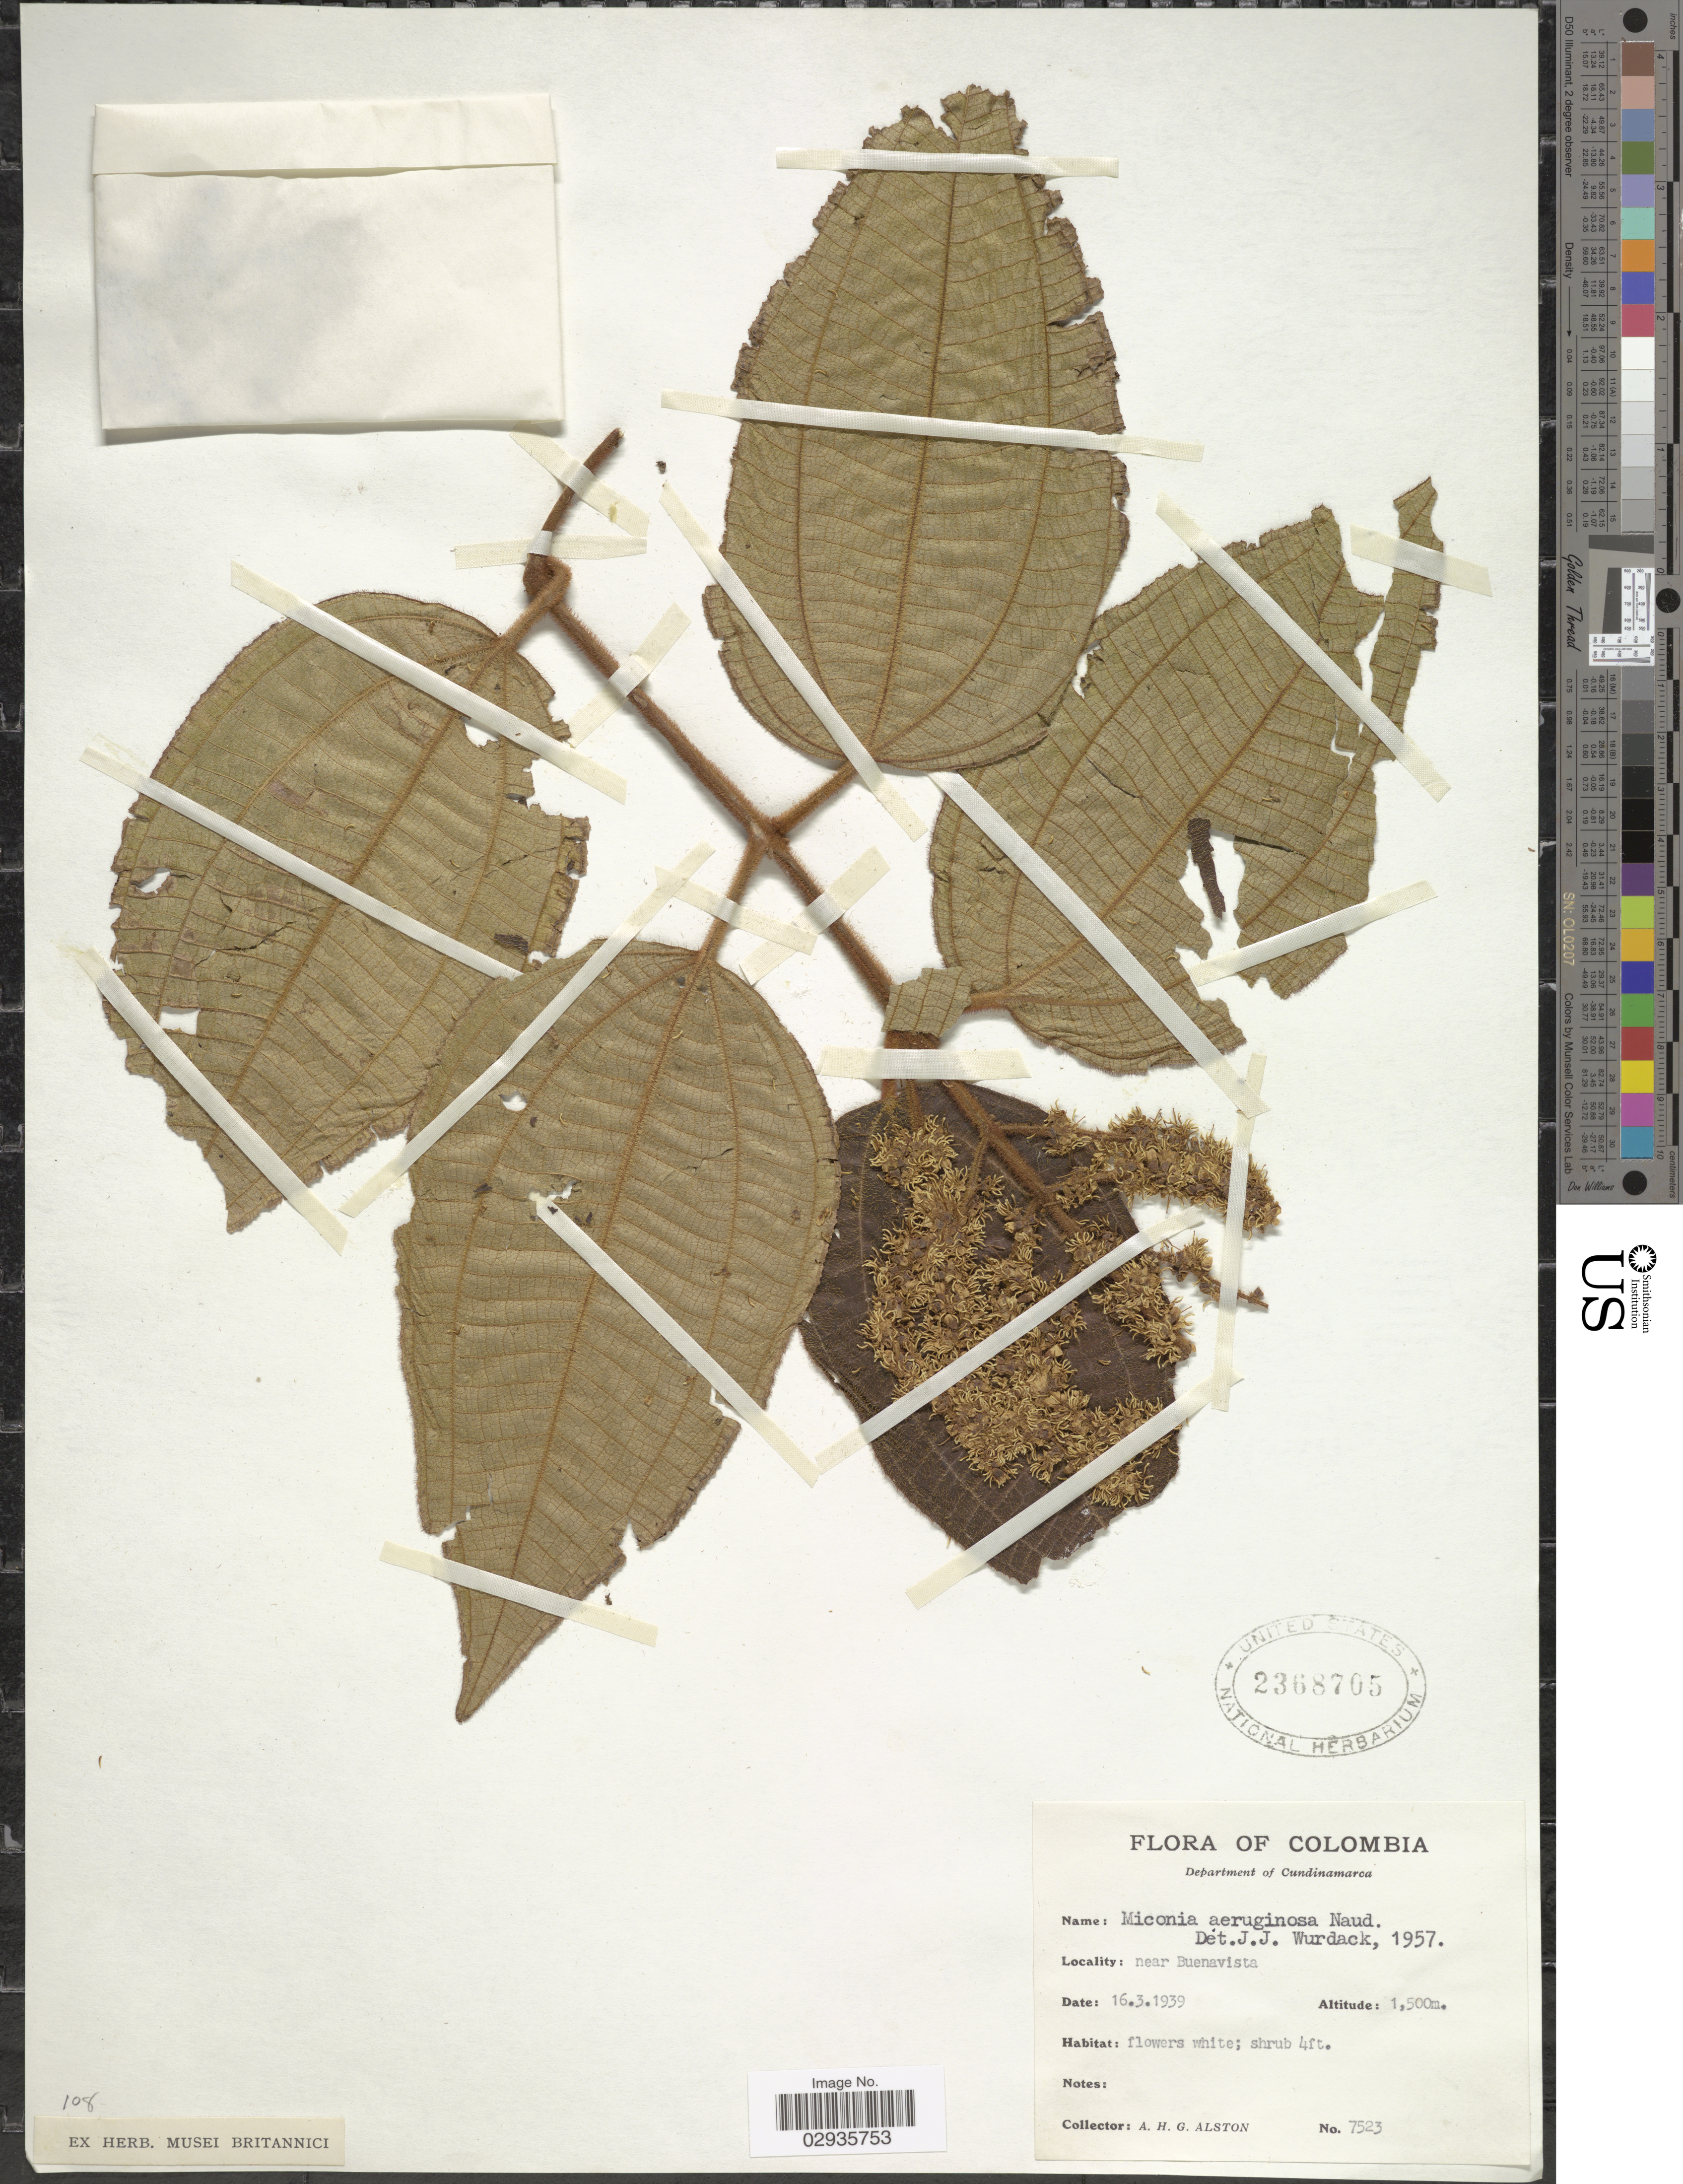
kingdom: Plantae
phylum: Tracheophyta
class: Magnoliopsida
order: Myrtales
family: Melastomataceae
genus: Miconia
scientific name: Miconia aeruginosa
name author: Naudin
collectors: A. H. Alston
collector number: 7523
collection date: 1939-03-16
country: Colombia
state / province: Cundinamarca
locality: Department of Cundinamarca. Near Buenavista.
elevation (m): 1500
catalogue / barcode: US 2368705